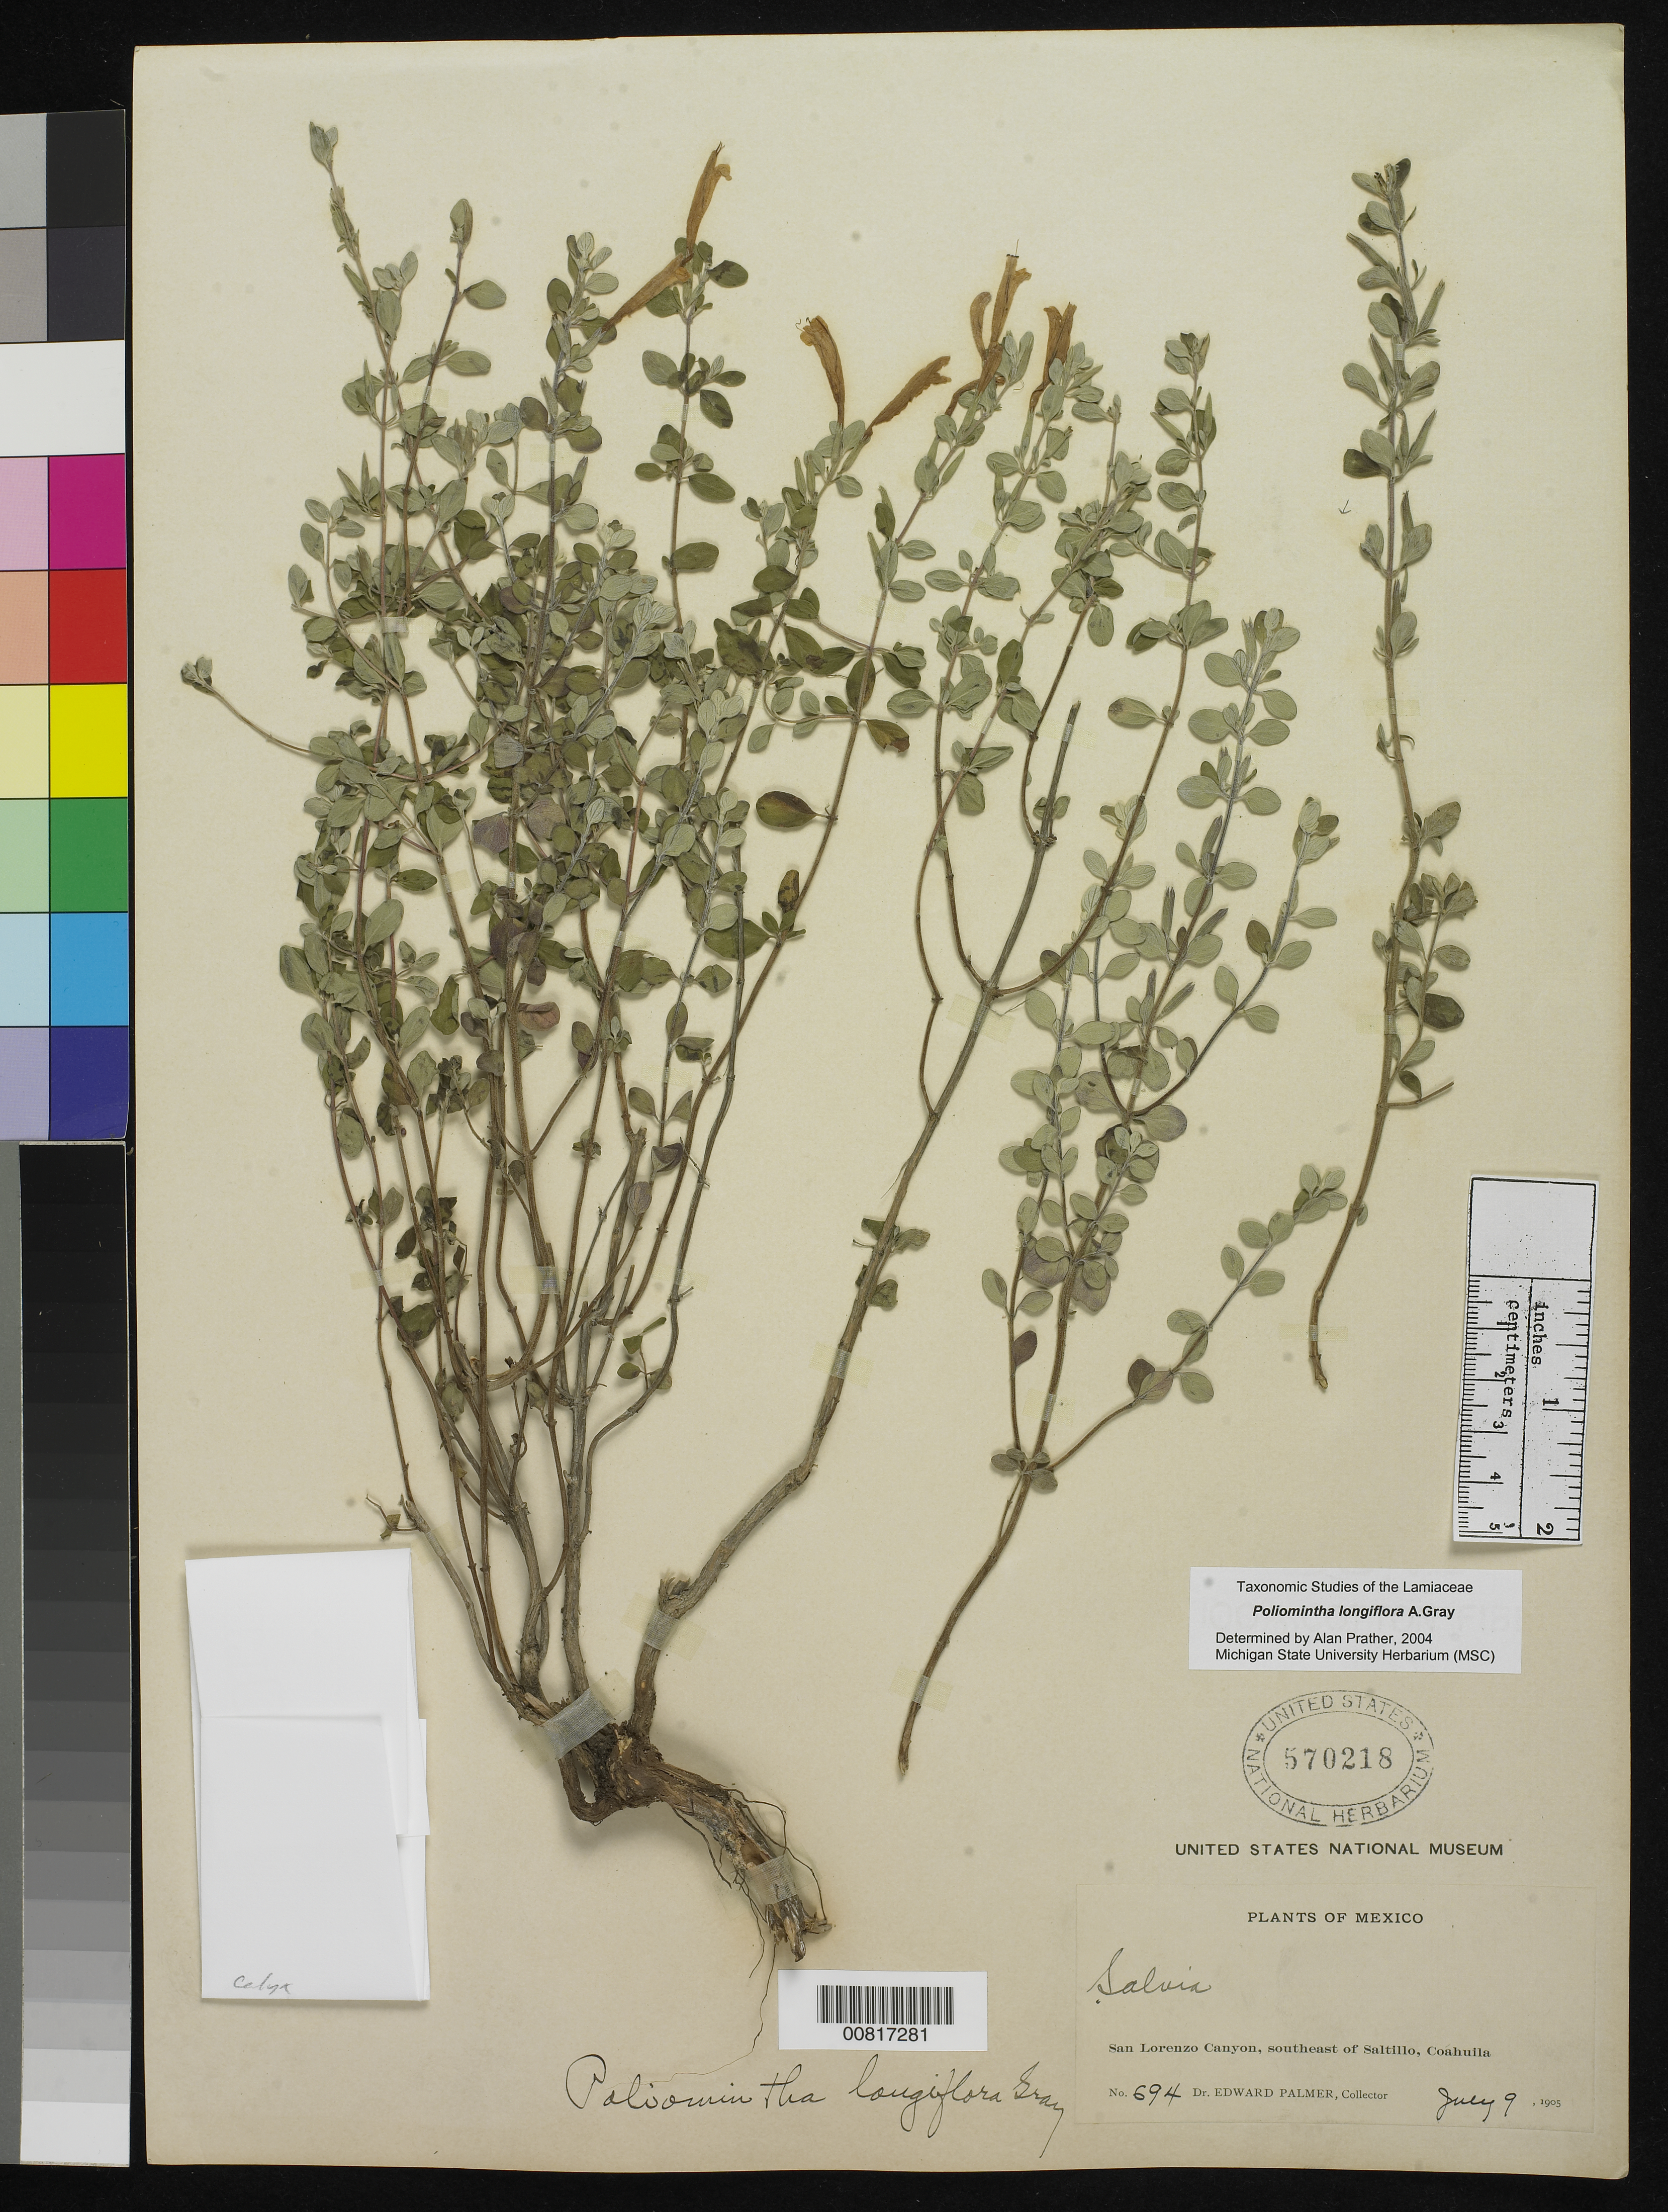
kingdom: Plantae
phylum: Tracheophyta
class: Magnoliopsida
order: Lamiales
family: Lamiaceae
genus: Poliomintha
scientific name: Poliomintha longiflora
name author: A. Gray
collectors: E. Palmer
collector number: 694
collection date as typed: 09 Jul 1905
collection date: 1905-07-09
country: Mexico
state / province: Coahuila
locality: San Lorenzo Canyon, southeast of Saltillo, Coahuila.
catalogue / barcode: US 570218